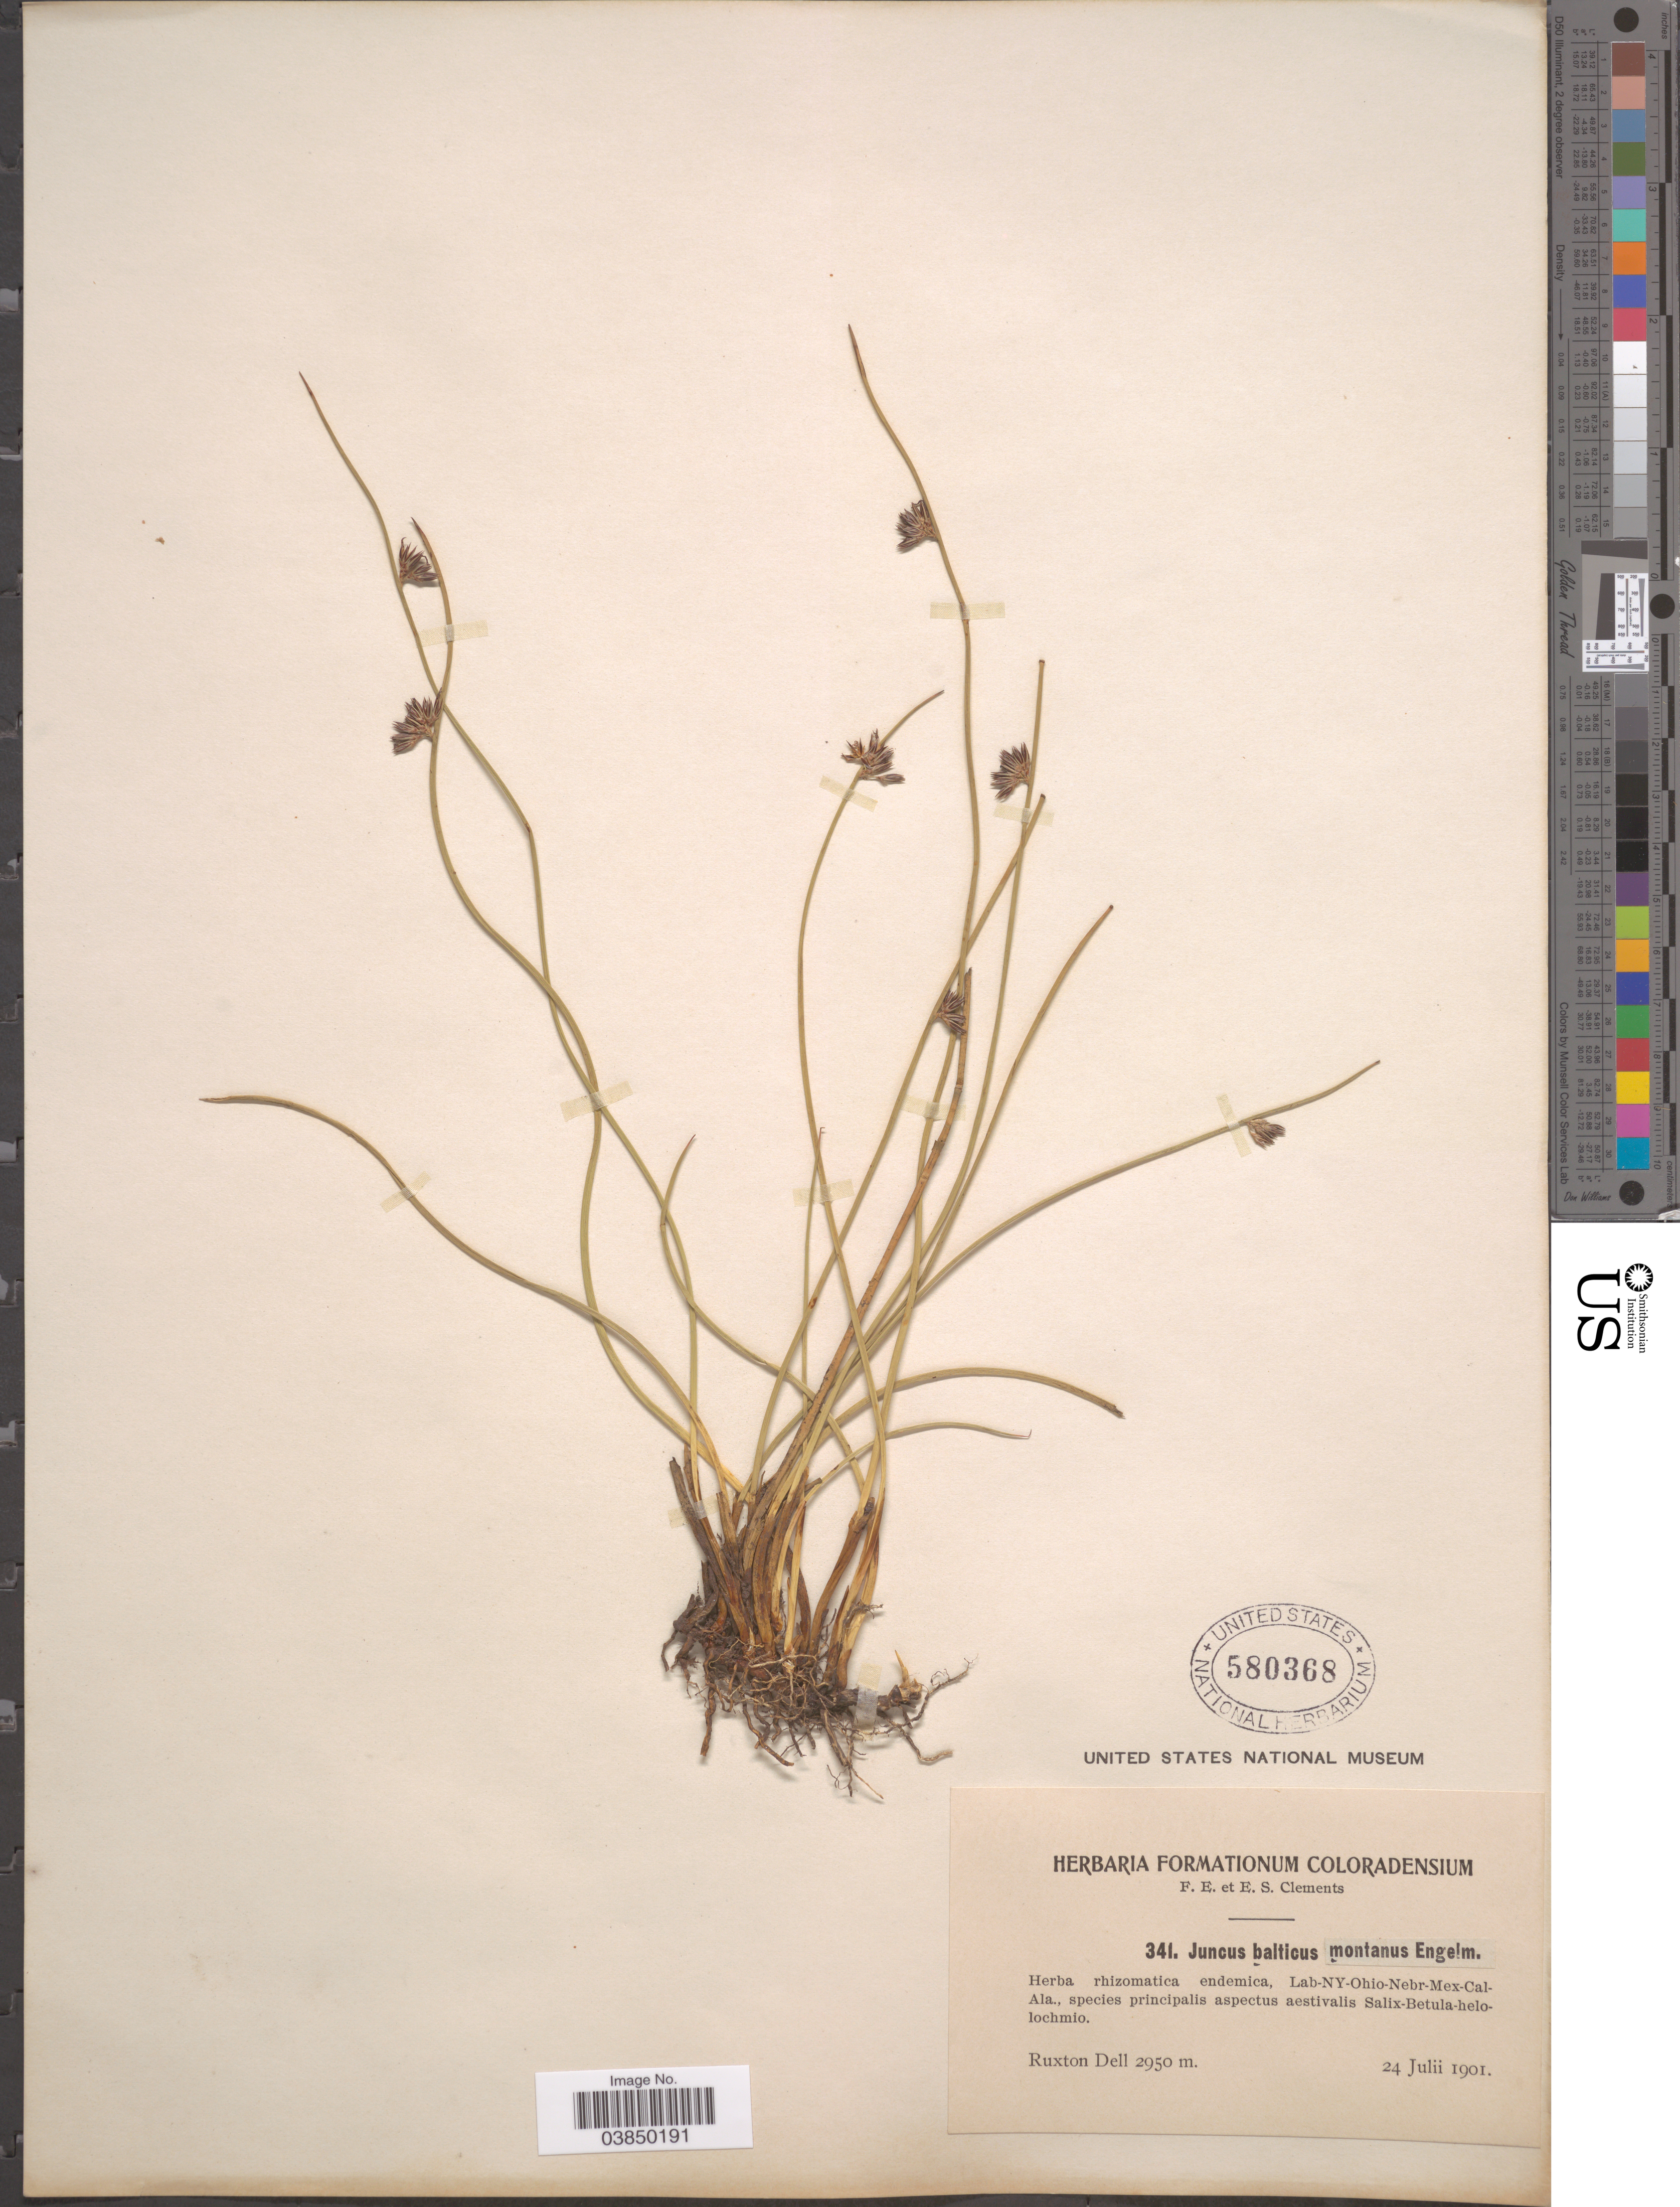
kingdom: Plantae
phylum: Tracheophyta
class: Liliopsida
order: Poales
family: Juncaceae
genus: Juncus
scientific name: Juncus balticus var. montanus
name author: Engelm.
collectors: F. E. Clements & E. S. Clements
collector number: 341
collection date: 1901-07-24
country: United States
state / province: Colorado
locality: Ruxton Dell.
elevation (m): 2950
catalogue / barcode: US 580368